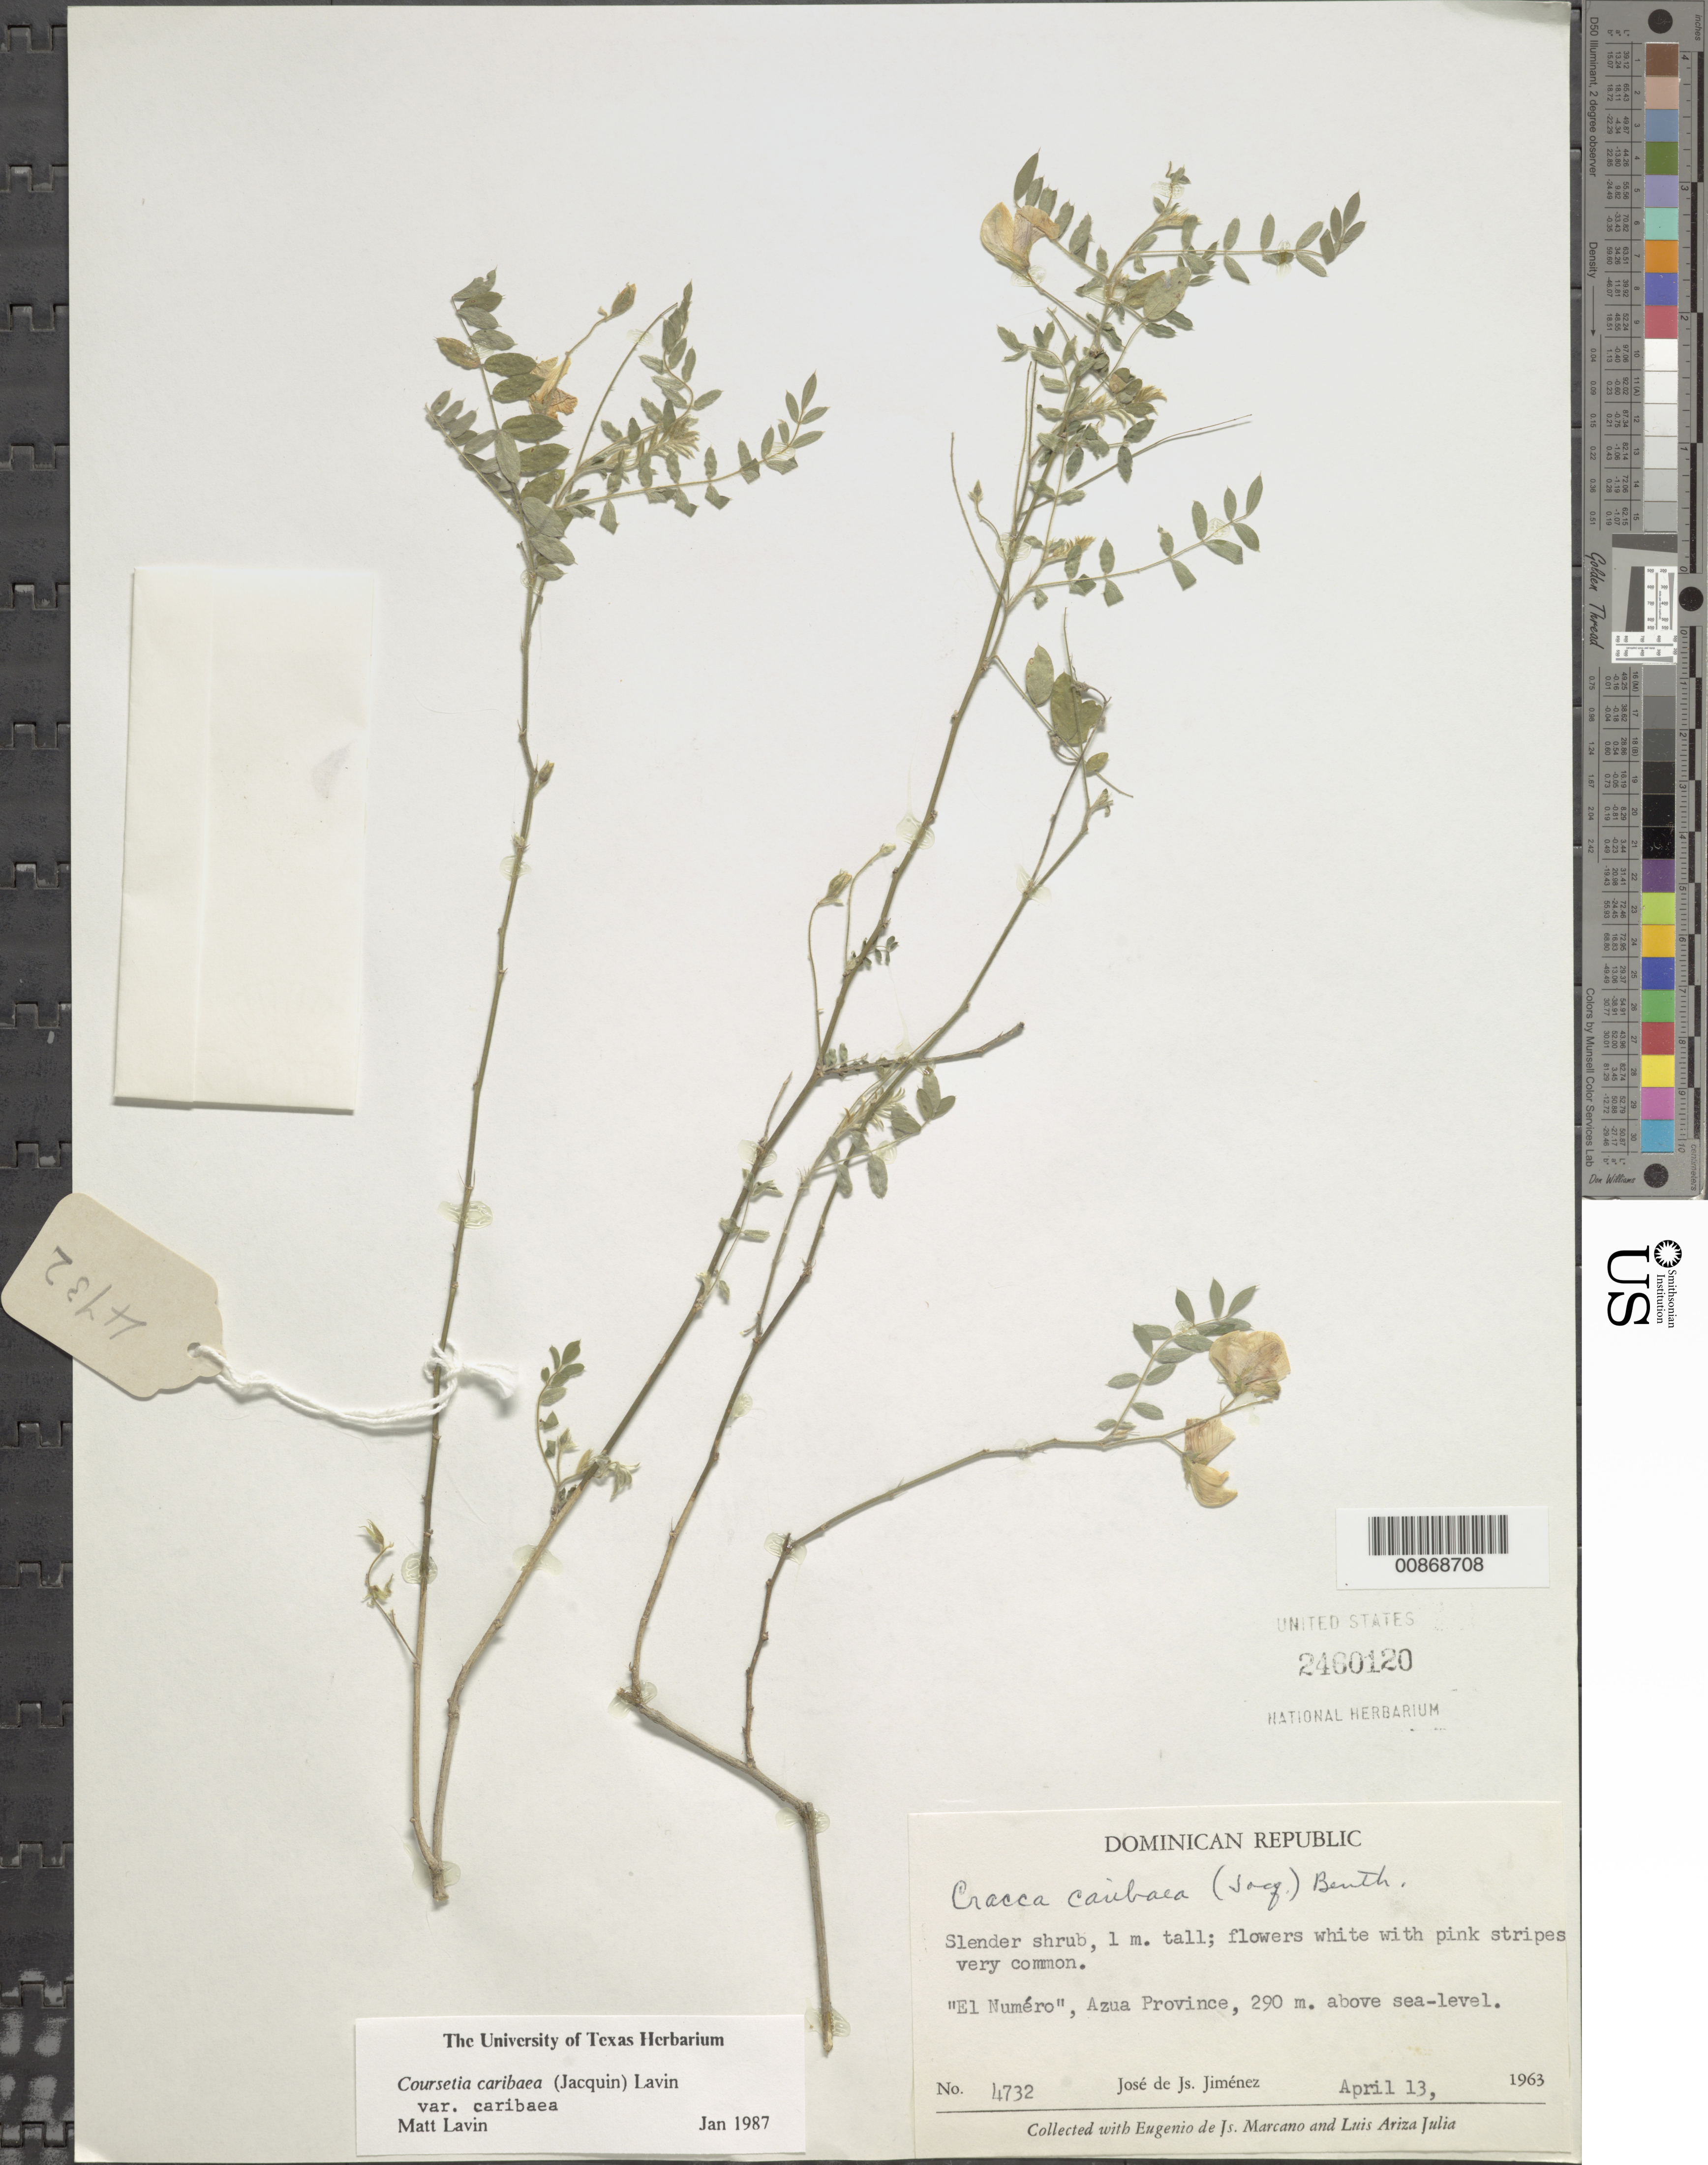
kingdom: Plantae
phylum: Tracheophyta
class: Magnoliopsida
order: Fabales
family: Fabaceae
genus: Coursetia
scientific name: Coursetia caribaea var. caribaea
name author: (Jacq.) Lavin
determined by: Lavin, M.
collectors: J. J. Jiménez Almonte, E. J. Marcano F. & L. Ariza-Julia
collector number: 4732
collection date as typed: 13 Apr 1963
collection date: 1963-04-13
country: Dominican Republic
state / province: Azua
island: Hispaniola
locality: "El Número".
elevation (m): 290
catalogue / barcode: US 2460120